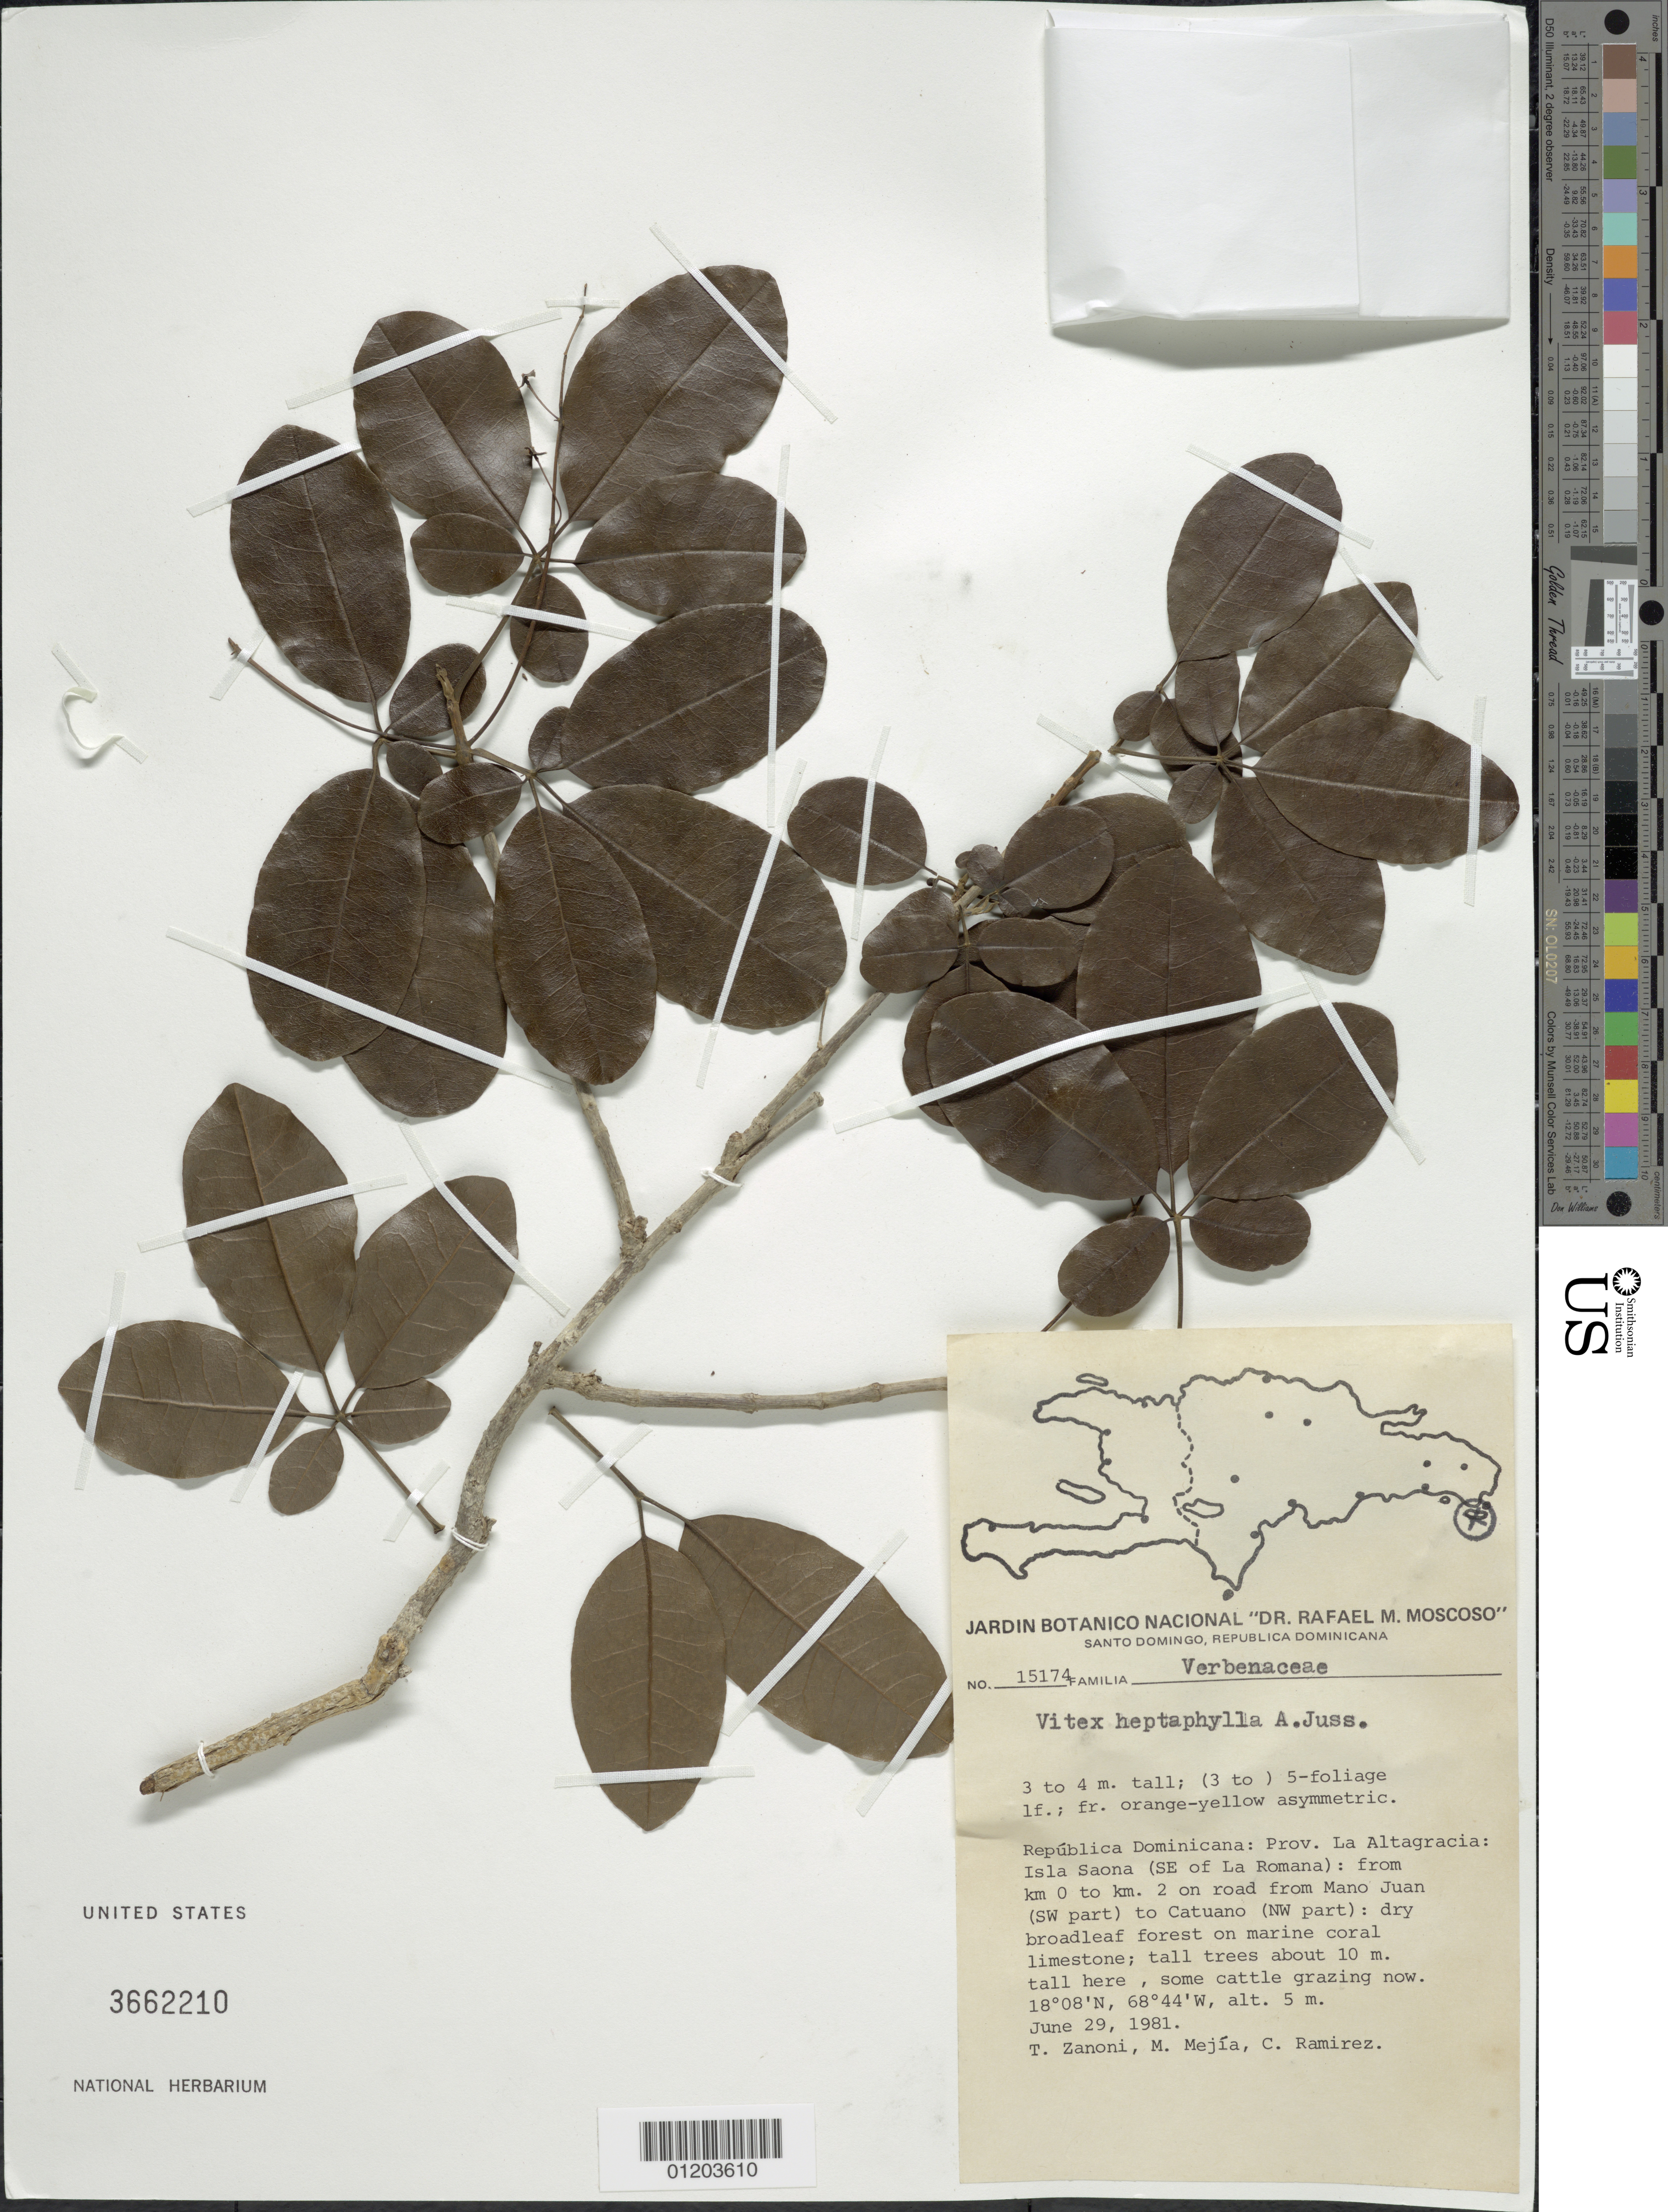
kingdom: Plantae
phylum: Tracheophyta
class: Magnoliopsida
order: Lamiales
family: Lamiaceae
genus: Vitex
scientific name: Vitex heptaphylla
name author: A. Juss.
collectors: T. A. Zanoni, M. Mejia & C. Ramirez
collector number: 15174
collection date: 1981-06-29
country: Dominican Republic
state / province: La Altagracia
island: Isla Saona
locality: Isla Saona (SE of La Romana); from km 0 to km 2 on road from Mano Juan (SW part) to Catuano (NW part).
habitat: Dry broadleaf forest on marine coral limestone; tall trees about 10 m tall here, some cattle grazing now.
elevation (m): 5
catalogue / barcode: US 3662210